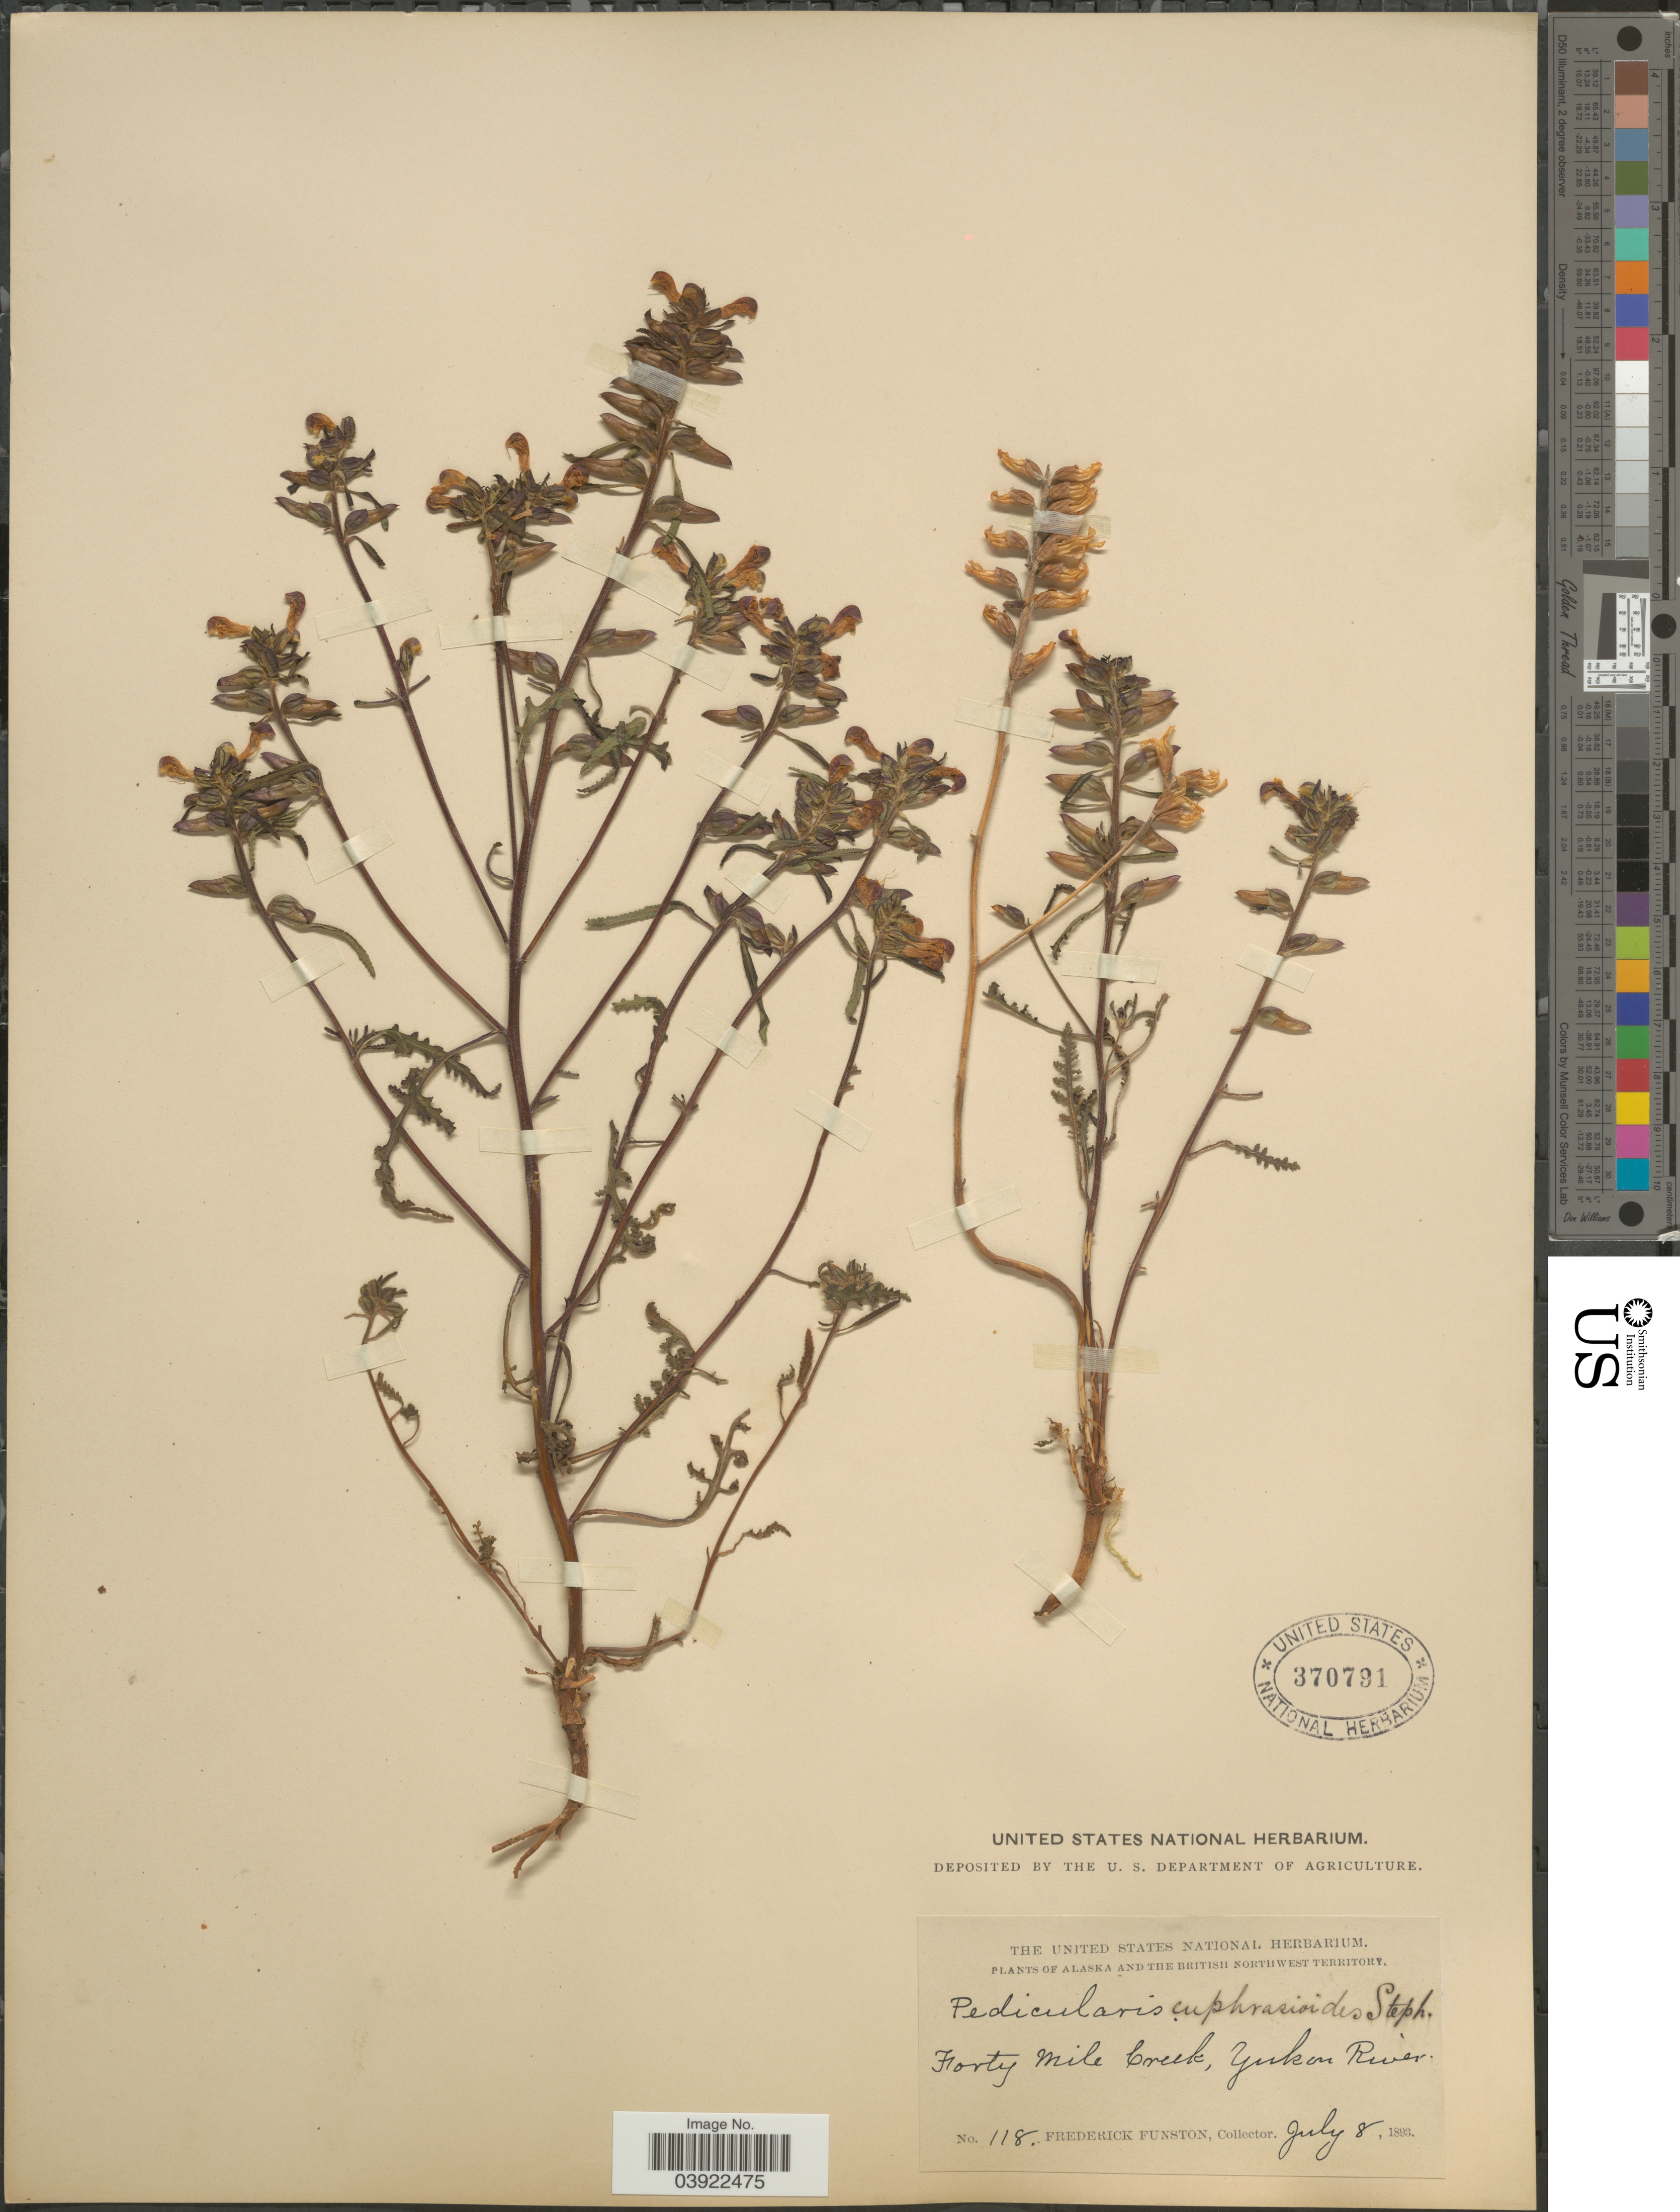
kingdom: Plantae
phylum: Tracheophyta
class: Magnoliopsida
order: Lamiales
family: Orobanchaceae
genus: Pedicularis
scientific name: Pedicularis labradorica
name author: Wirsing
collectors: F. Funston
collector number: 118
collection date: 1893-07-08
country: Canada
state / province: Northwest Territories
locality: The British Northwest Territory. Forty Mile Creek, Yukon River.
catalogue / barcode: US 370791